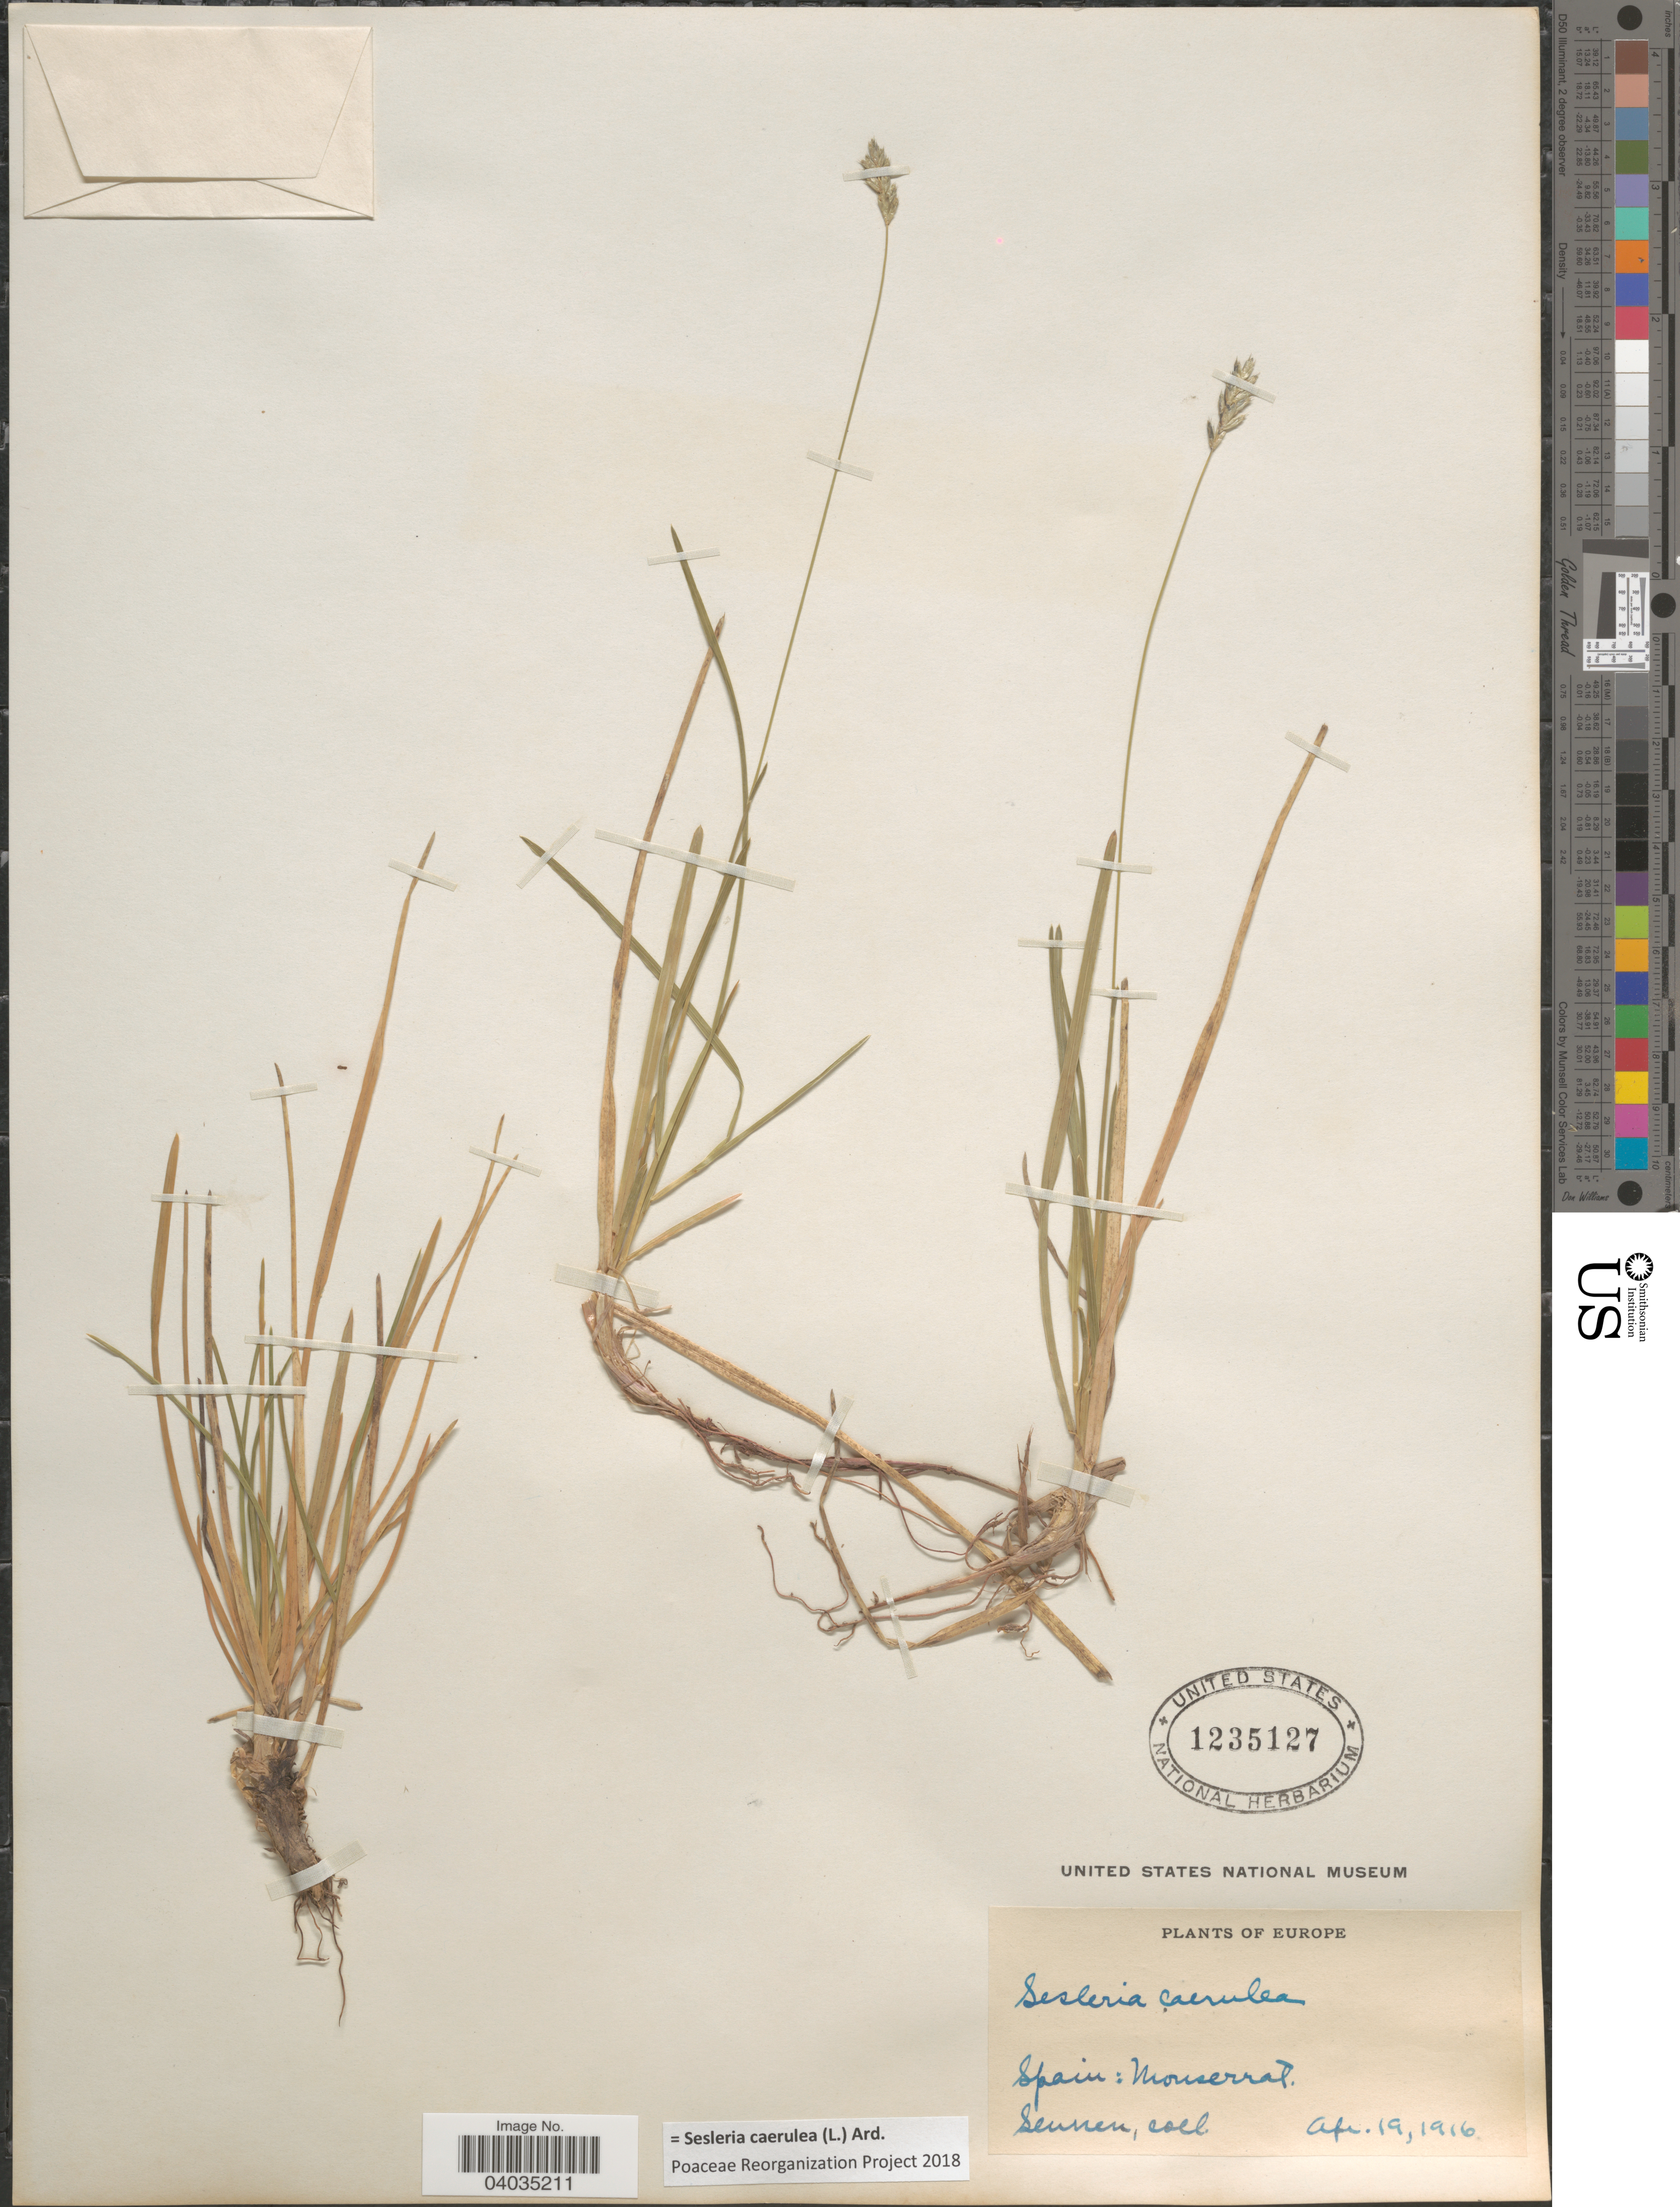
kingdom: Plantae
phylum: Tracheophyta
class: Liliopsida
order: Poales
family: Poaceae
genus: Sesleria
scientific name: Sesleria caerulea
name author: (L.) Ard.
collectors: E. Sennen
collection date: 1916-04-19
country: Spain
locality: Europe. Monserrat.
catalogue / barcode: US 1235127